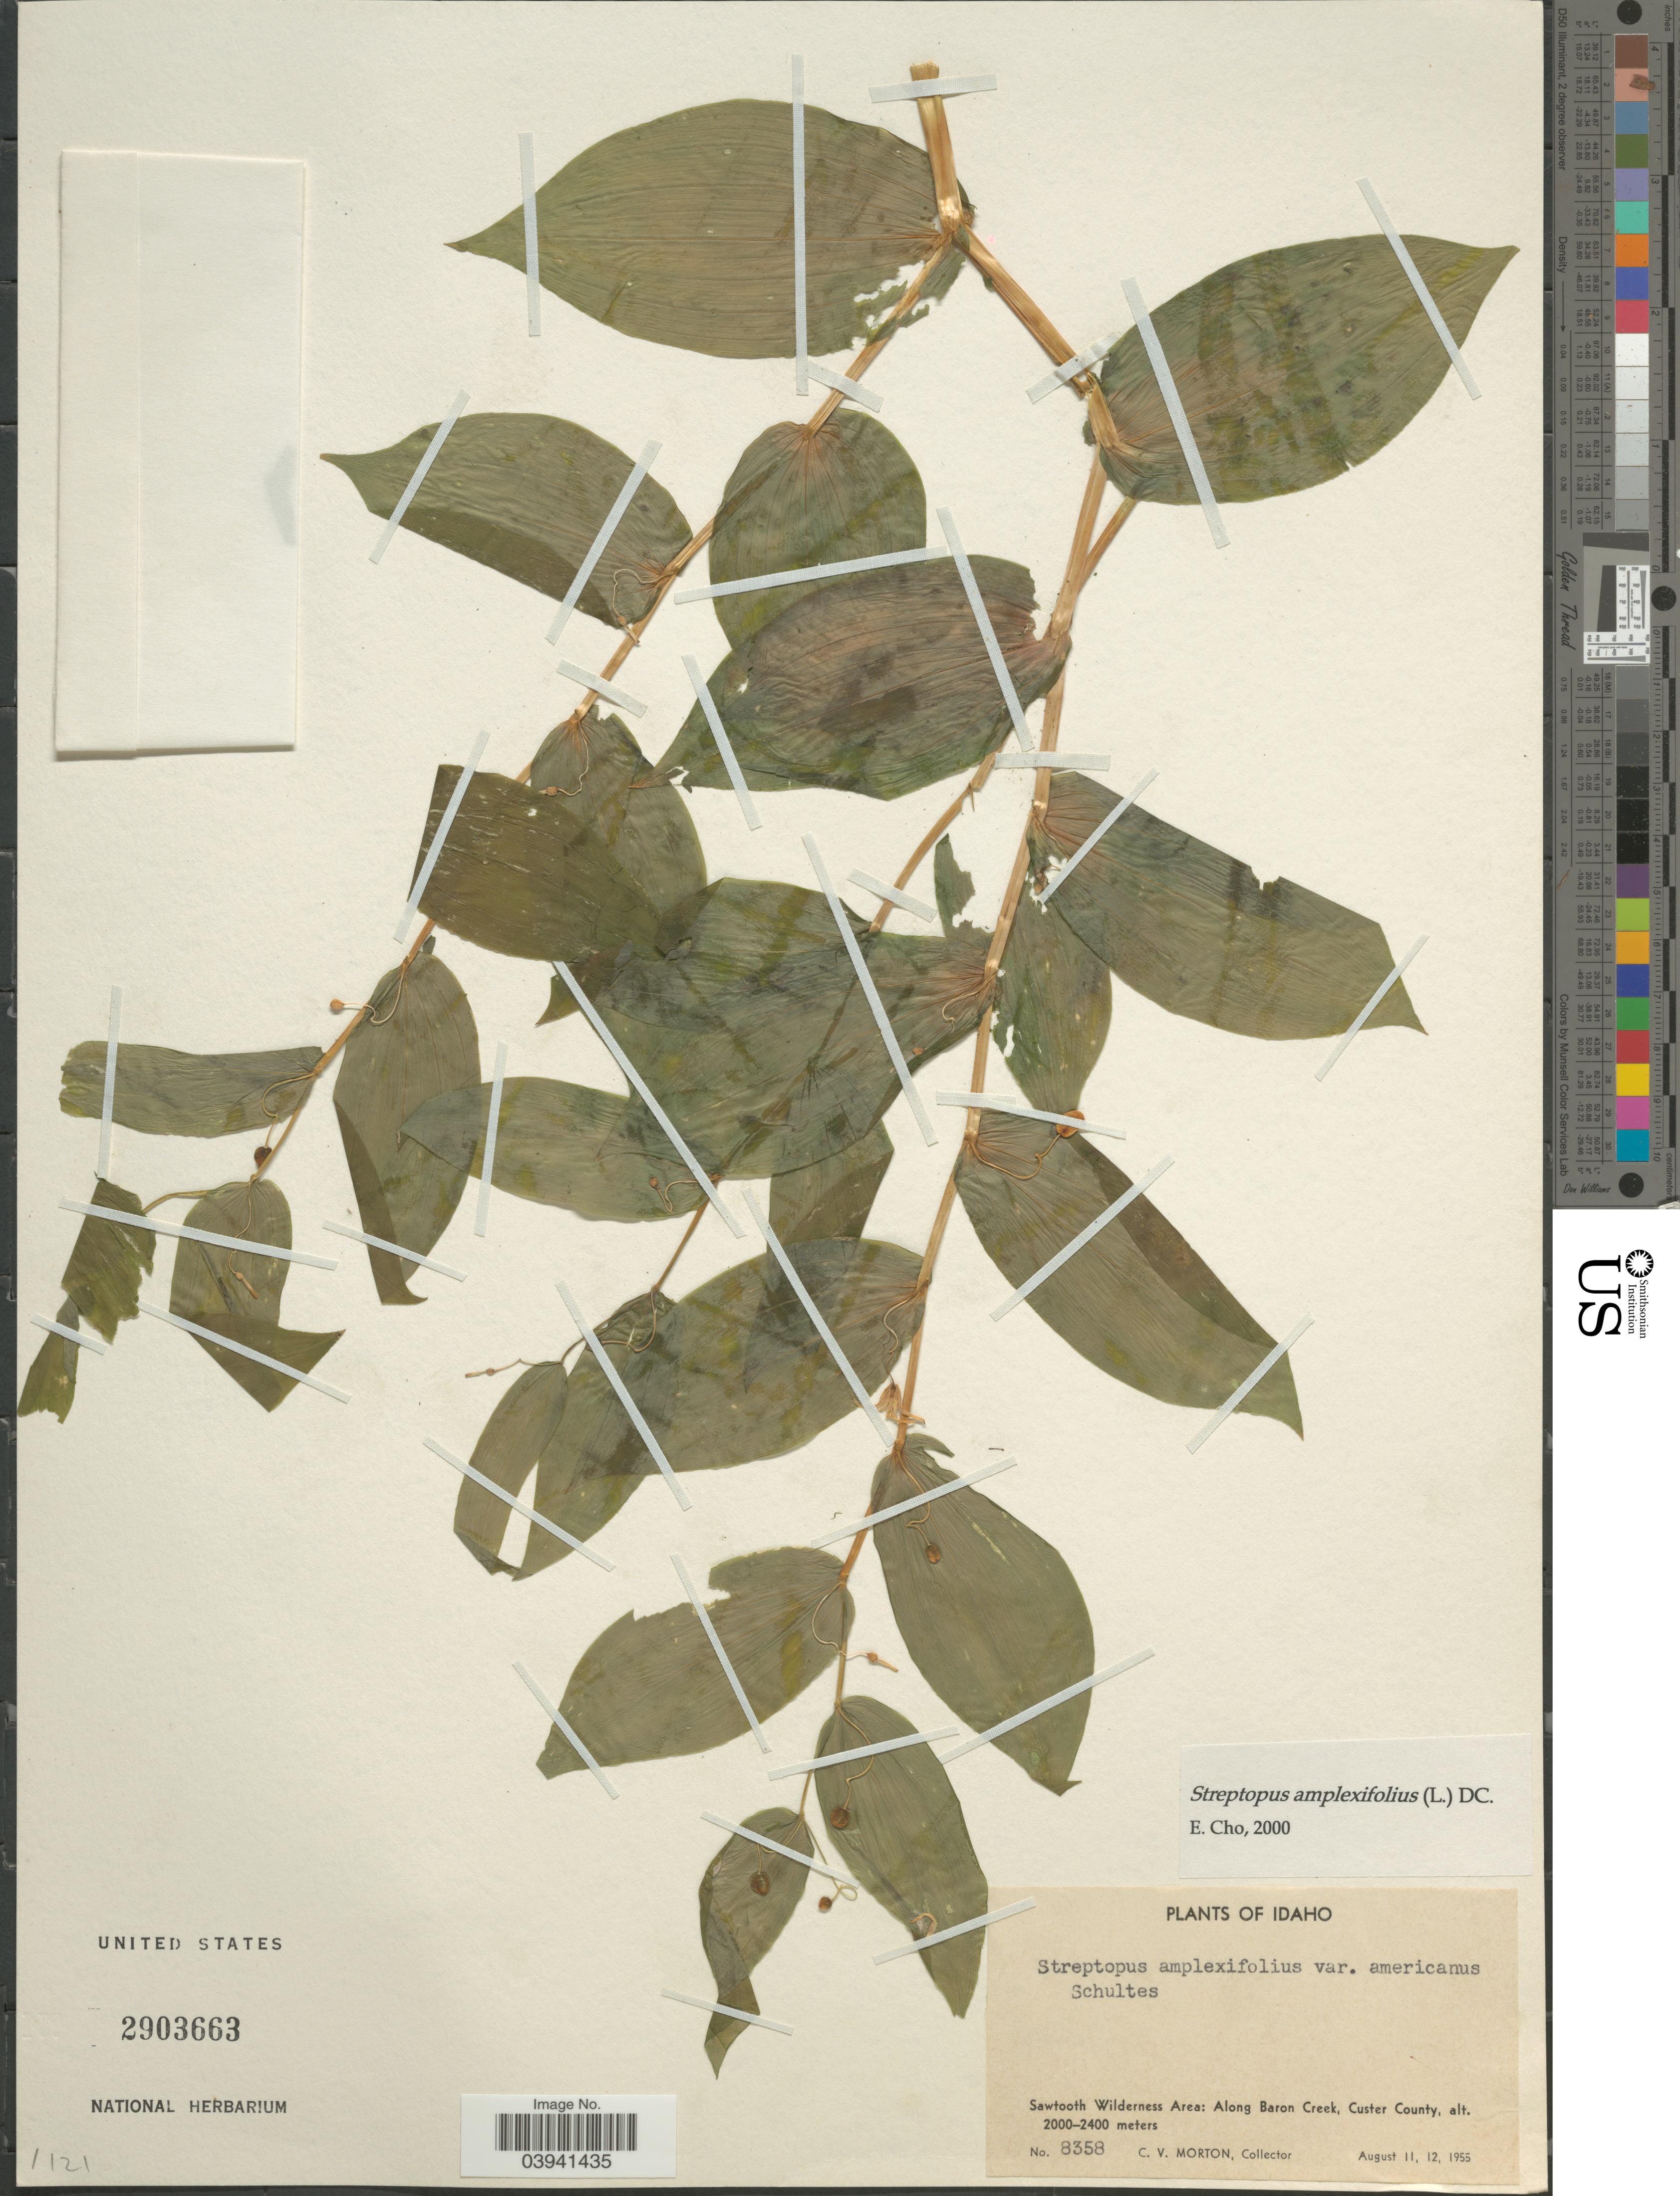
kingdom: Plantae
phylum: Tracheophyta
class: Liliopsida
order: Liliales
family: Liliaceae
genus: Streptopus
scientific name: Streptopus amplexifolius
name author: (L.) DC.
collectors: C. V. Morton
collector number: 8358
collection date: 1955-08-11/1955-08-12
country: United States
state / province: Idaho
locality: Sawtooth Wilderness Area: Along Baron Creek, Custer County.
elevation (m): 2000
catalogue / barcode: US 2903663